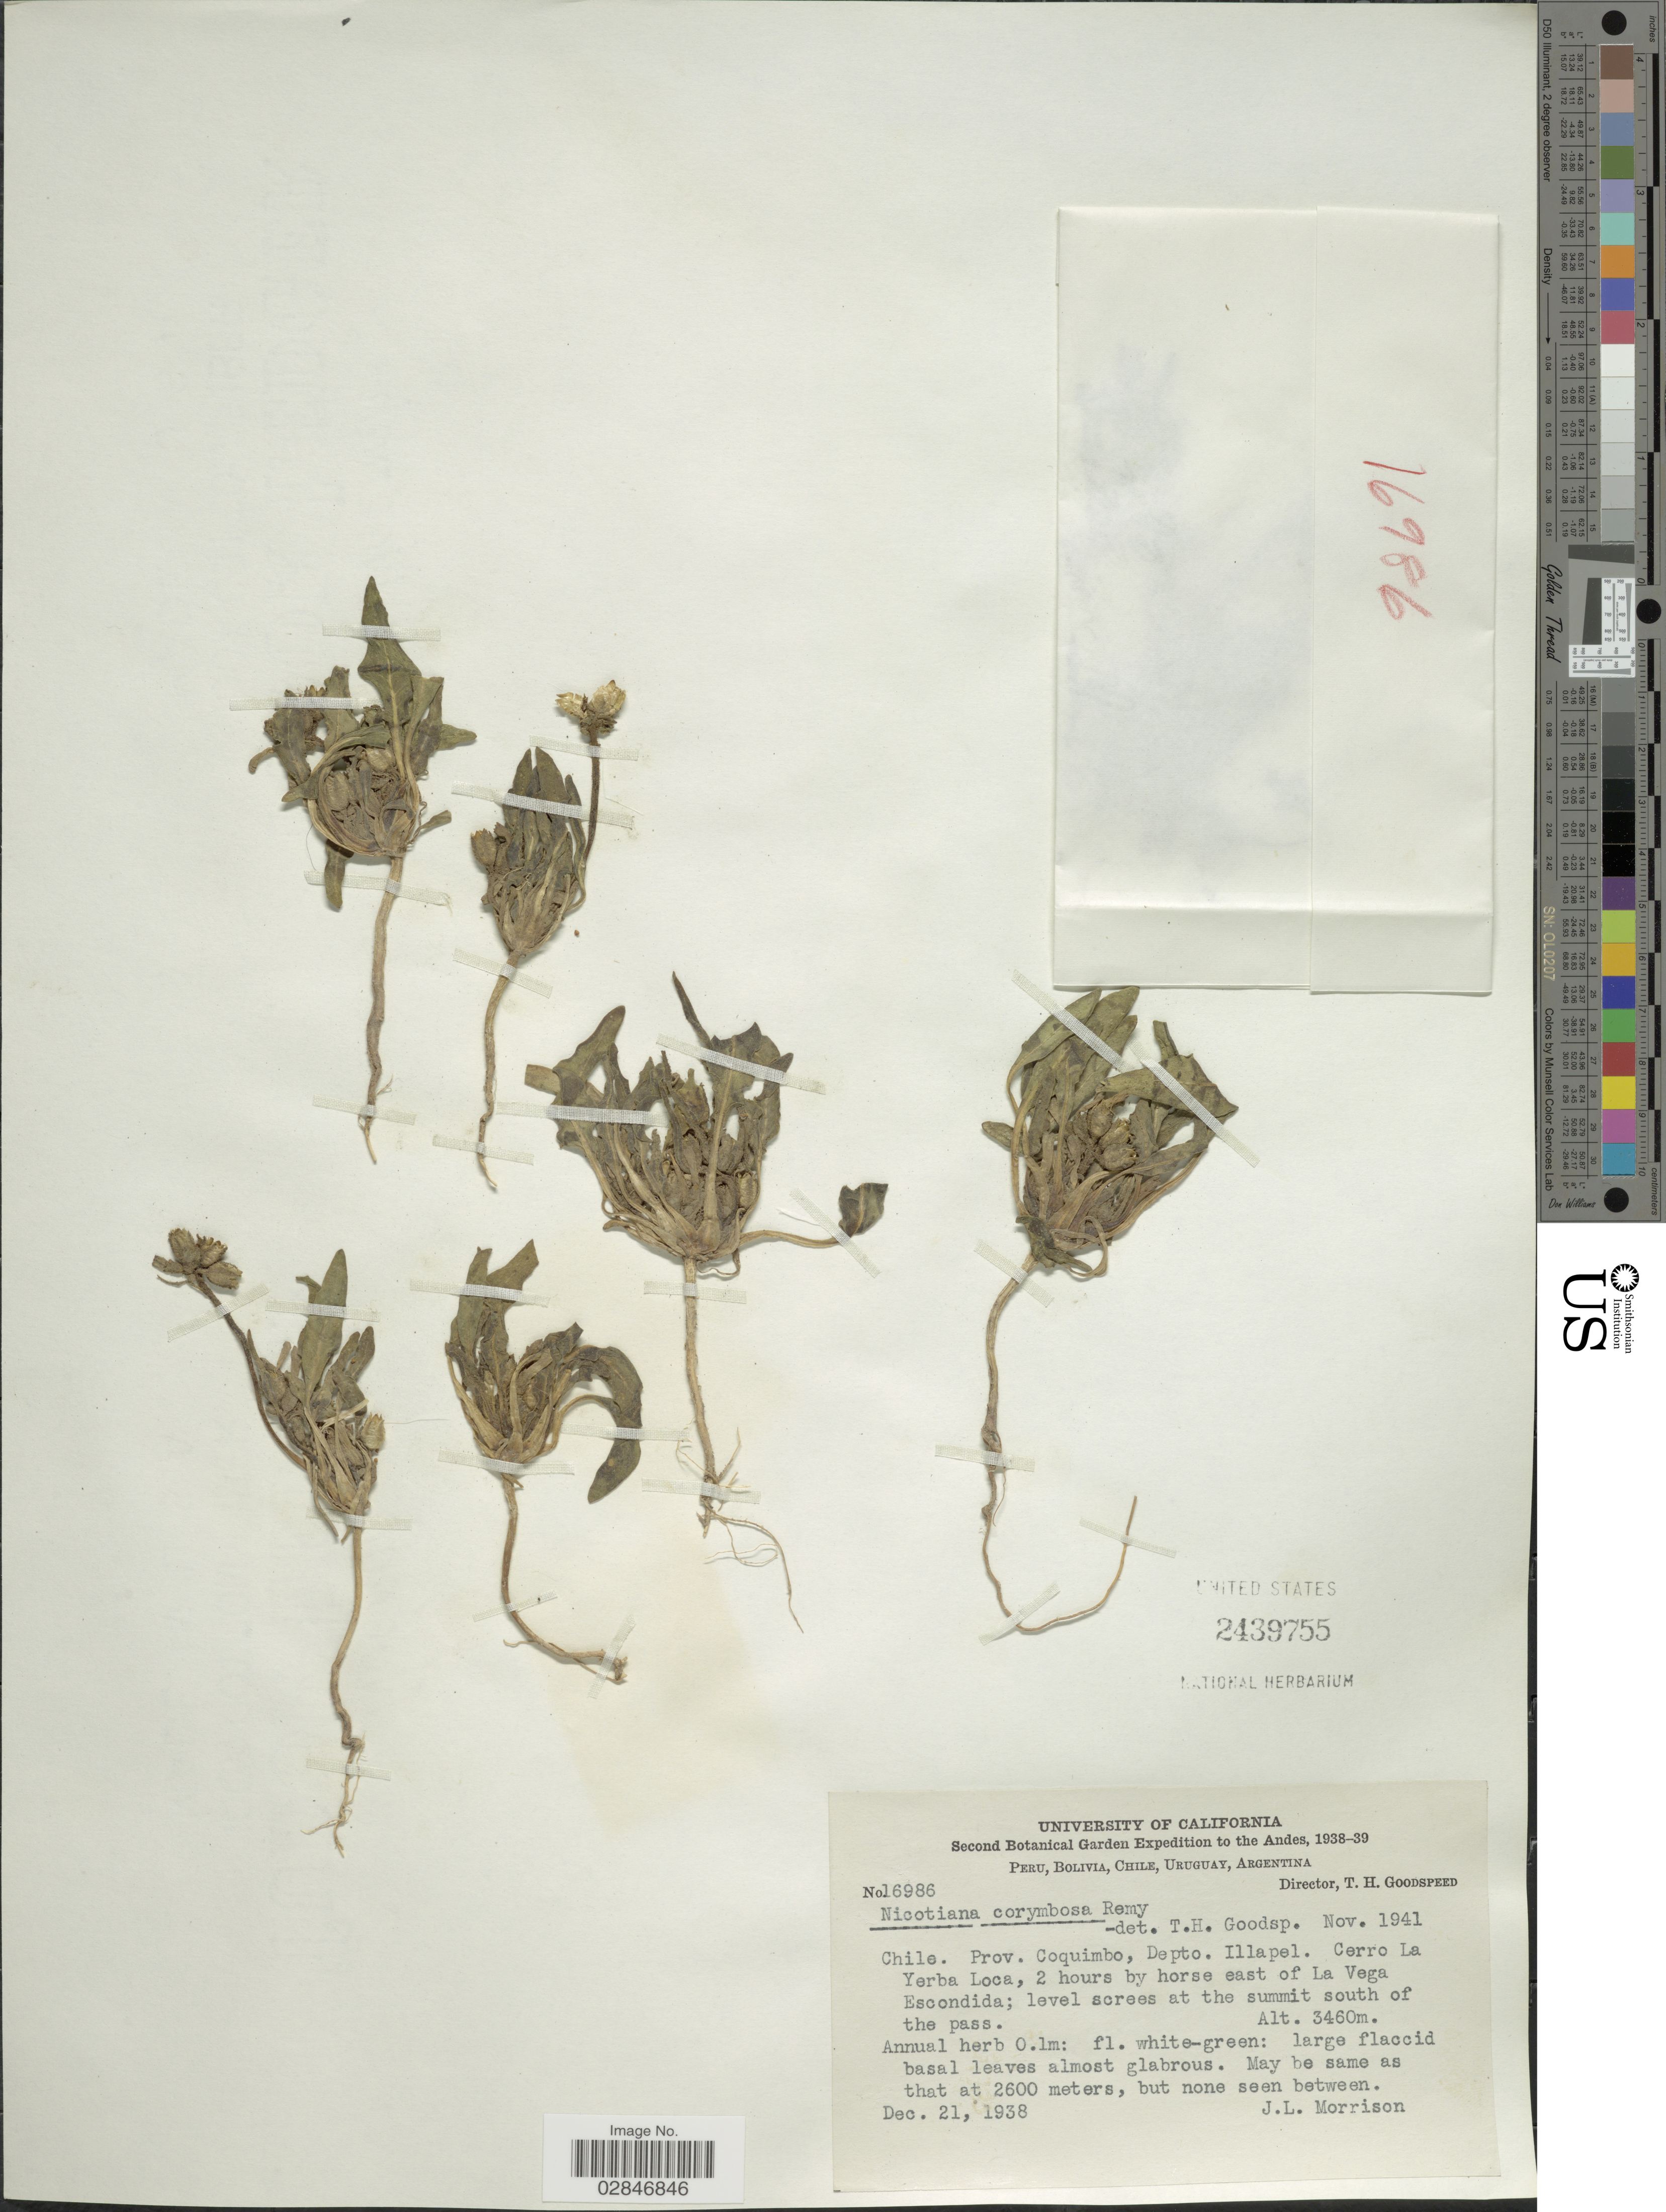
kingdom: Plantae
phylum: Tracheophyta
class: Magnoliopsida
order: Solanales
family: Solanaceae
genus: Nicotiana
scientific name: Nicotiana corymbosa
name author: J. Rémy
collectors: J. Morrison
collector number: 16986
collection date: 1938-12-21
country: Chile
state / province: Coquimbo (IV)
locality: The Andes, Prov. Coquimbo, Depto. Illapel. Cerro La Yerba Loca, 2 hours by horse east of La Vega Escondida.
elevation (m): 3460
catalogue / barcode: US 2439755